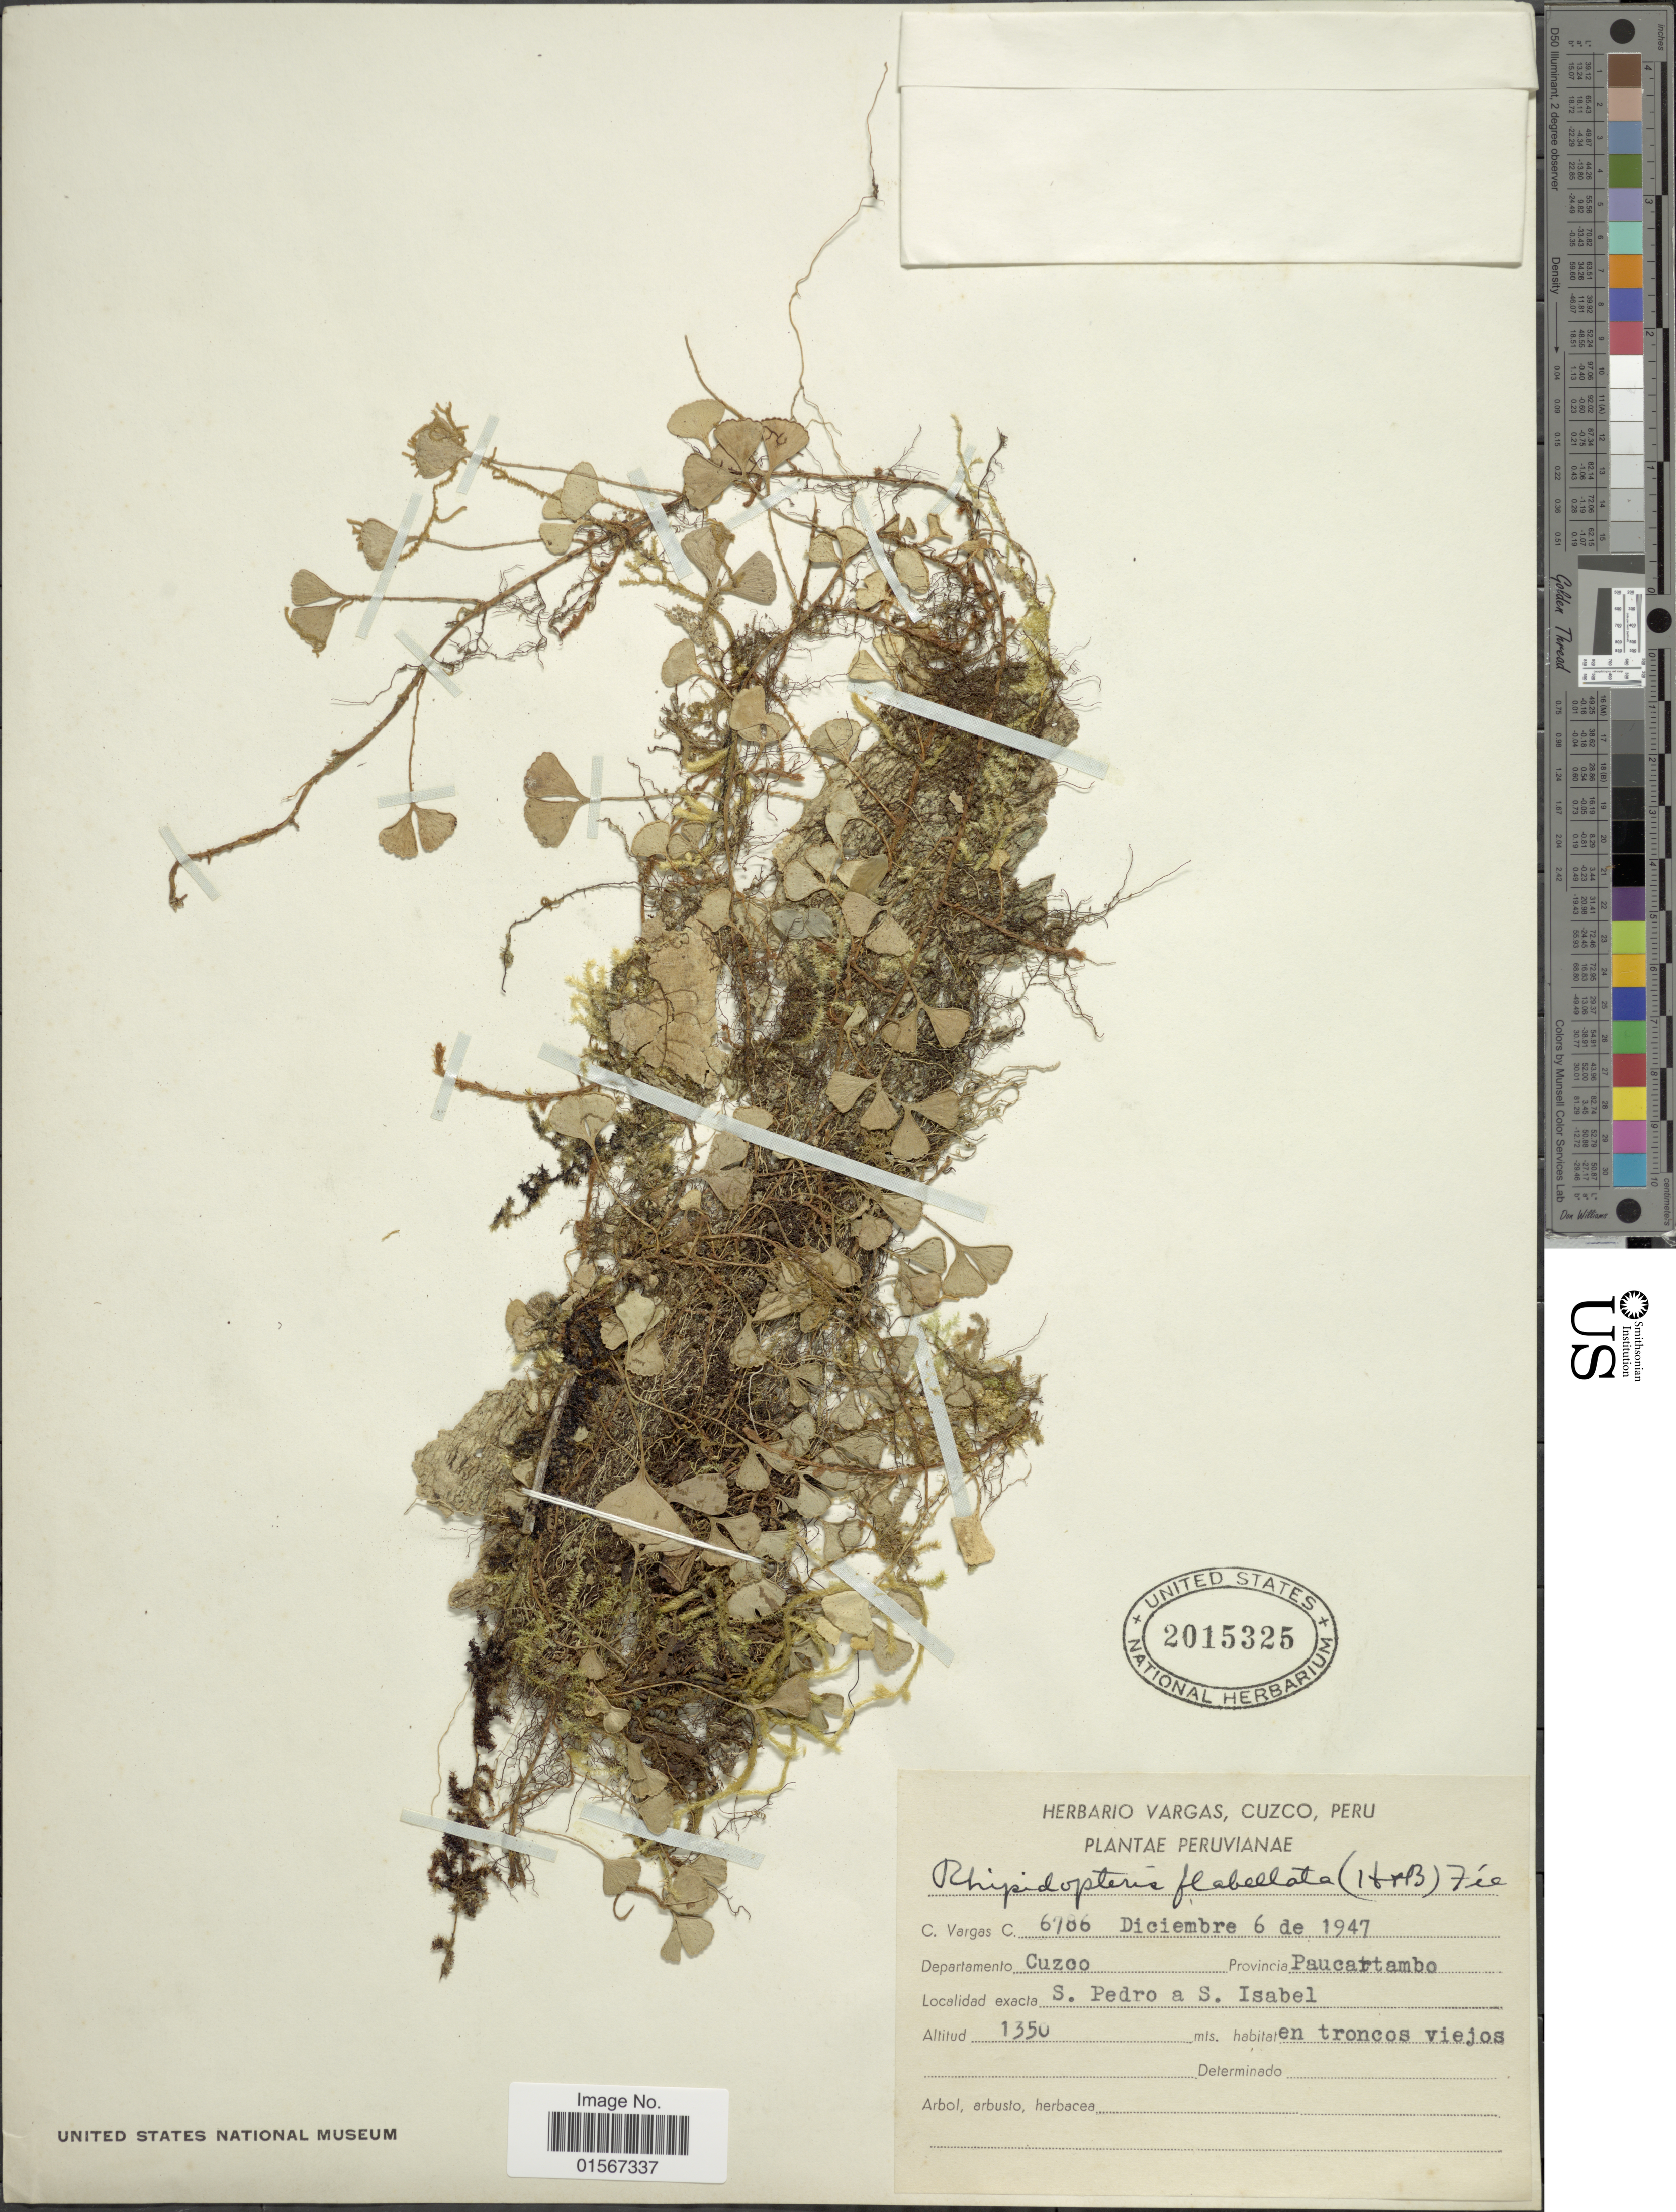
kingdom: Plantae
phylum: Tracheophyta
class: Polypodiopsida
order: Polypodiales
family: Dryopteridaceae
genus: Elaphoglossum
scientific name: Elaphoglossum peltatum f. flabellatum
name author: (Humb. & Bonpl. ex Willd.) Mickel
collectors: C. Vargas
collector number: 6786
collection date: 1974-12-06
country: Peru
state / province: Cusco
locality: Peruvianae, Departamento Cuzco, Provincia Paucattambo, S. Pedro a S. Isabel.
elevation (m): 1350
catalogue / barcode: US 2015325